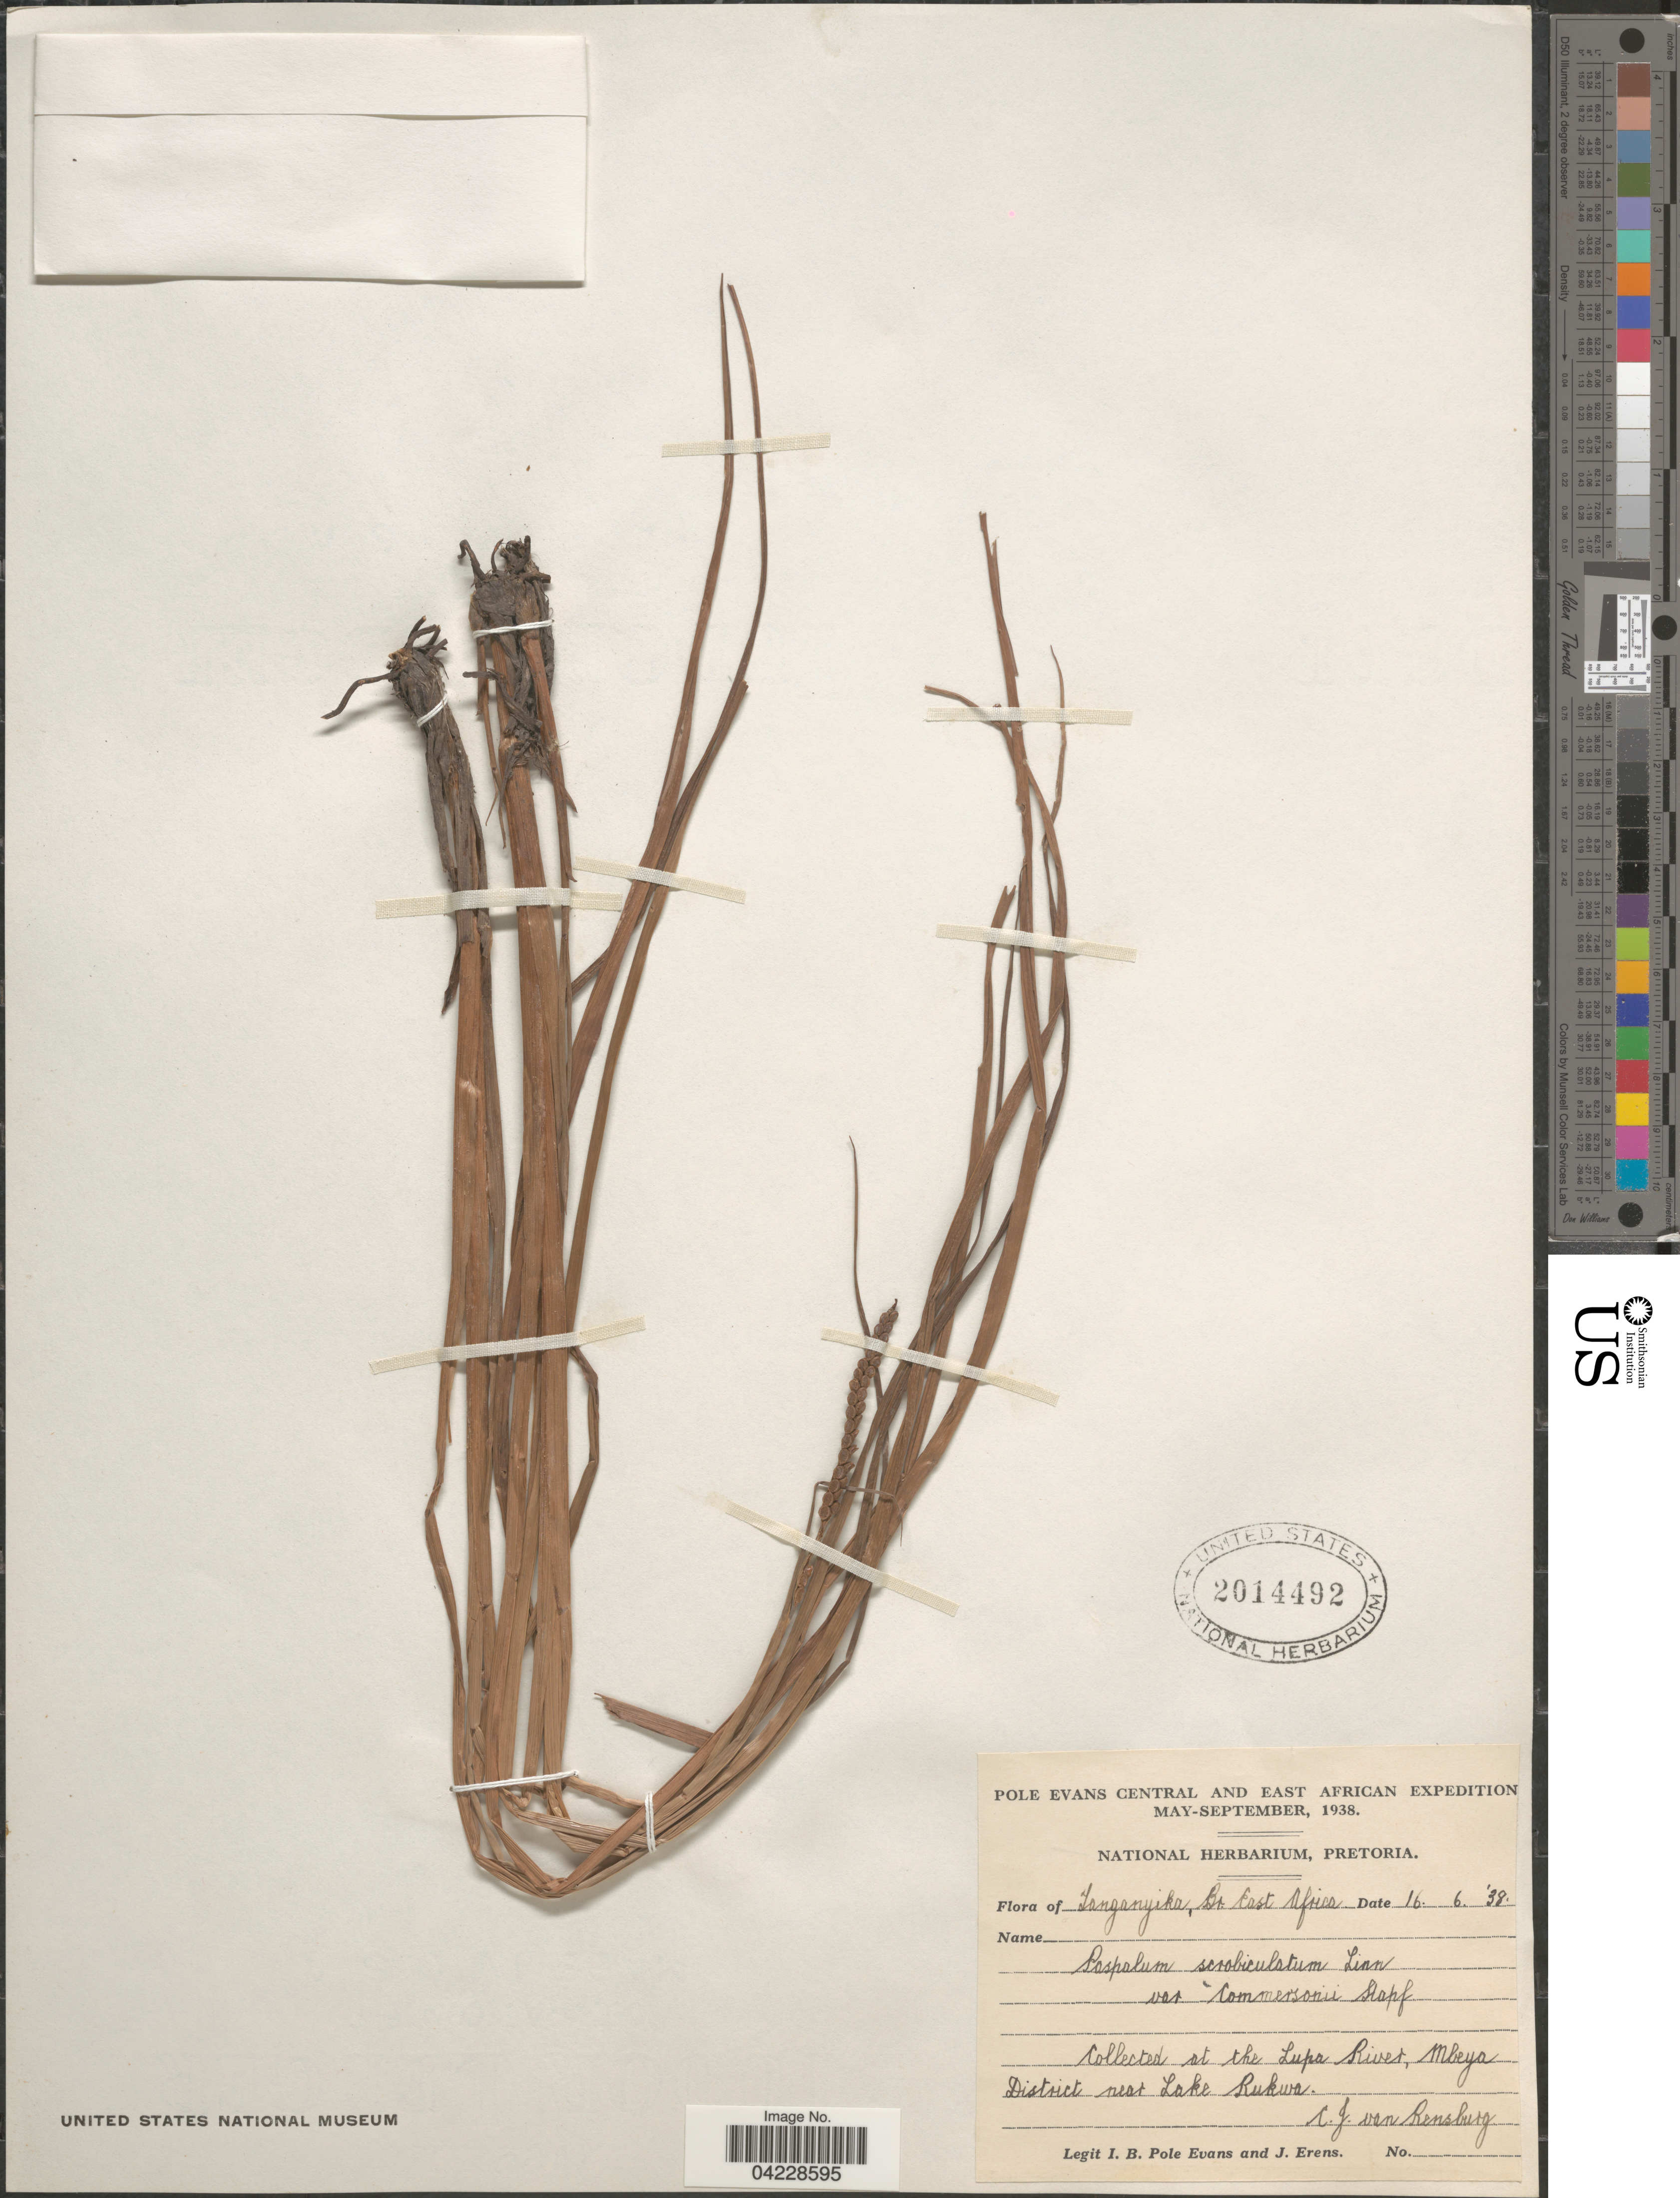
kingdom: Plantae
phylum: Tracheophyta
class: Liliopsida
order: Poales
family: Poaceae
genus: Paspalum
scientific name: Paspalum scrobiculatum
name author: L.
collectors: I. B. Pole-Evans & J. Erens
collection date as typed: Transcribed d/m/y: 16/6/38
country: Tanzania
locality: Pole Evans Central and East African Expedition May-September, 1938. Tanganyika, Bt. East Africa. At the Lupa River, Mbeya District near Lake Rukwa.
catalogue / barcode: US 2014492